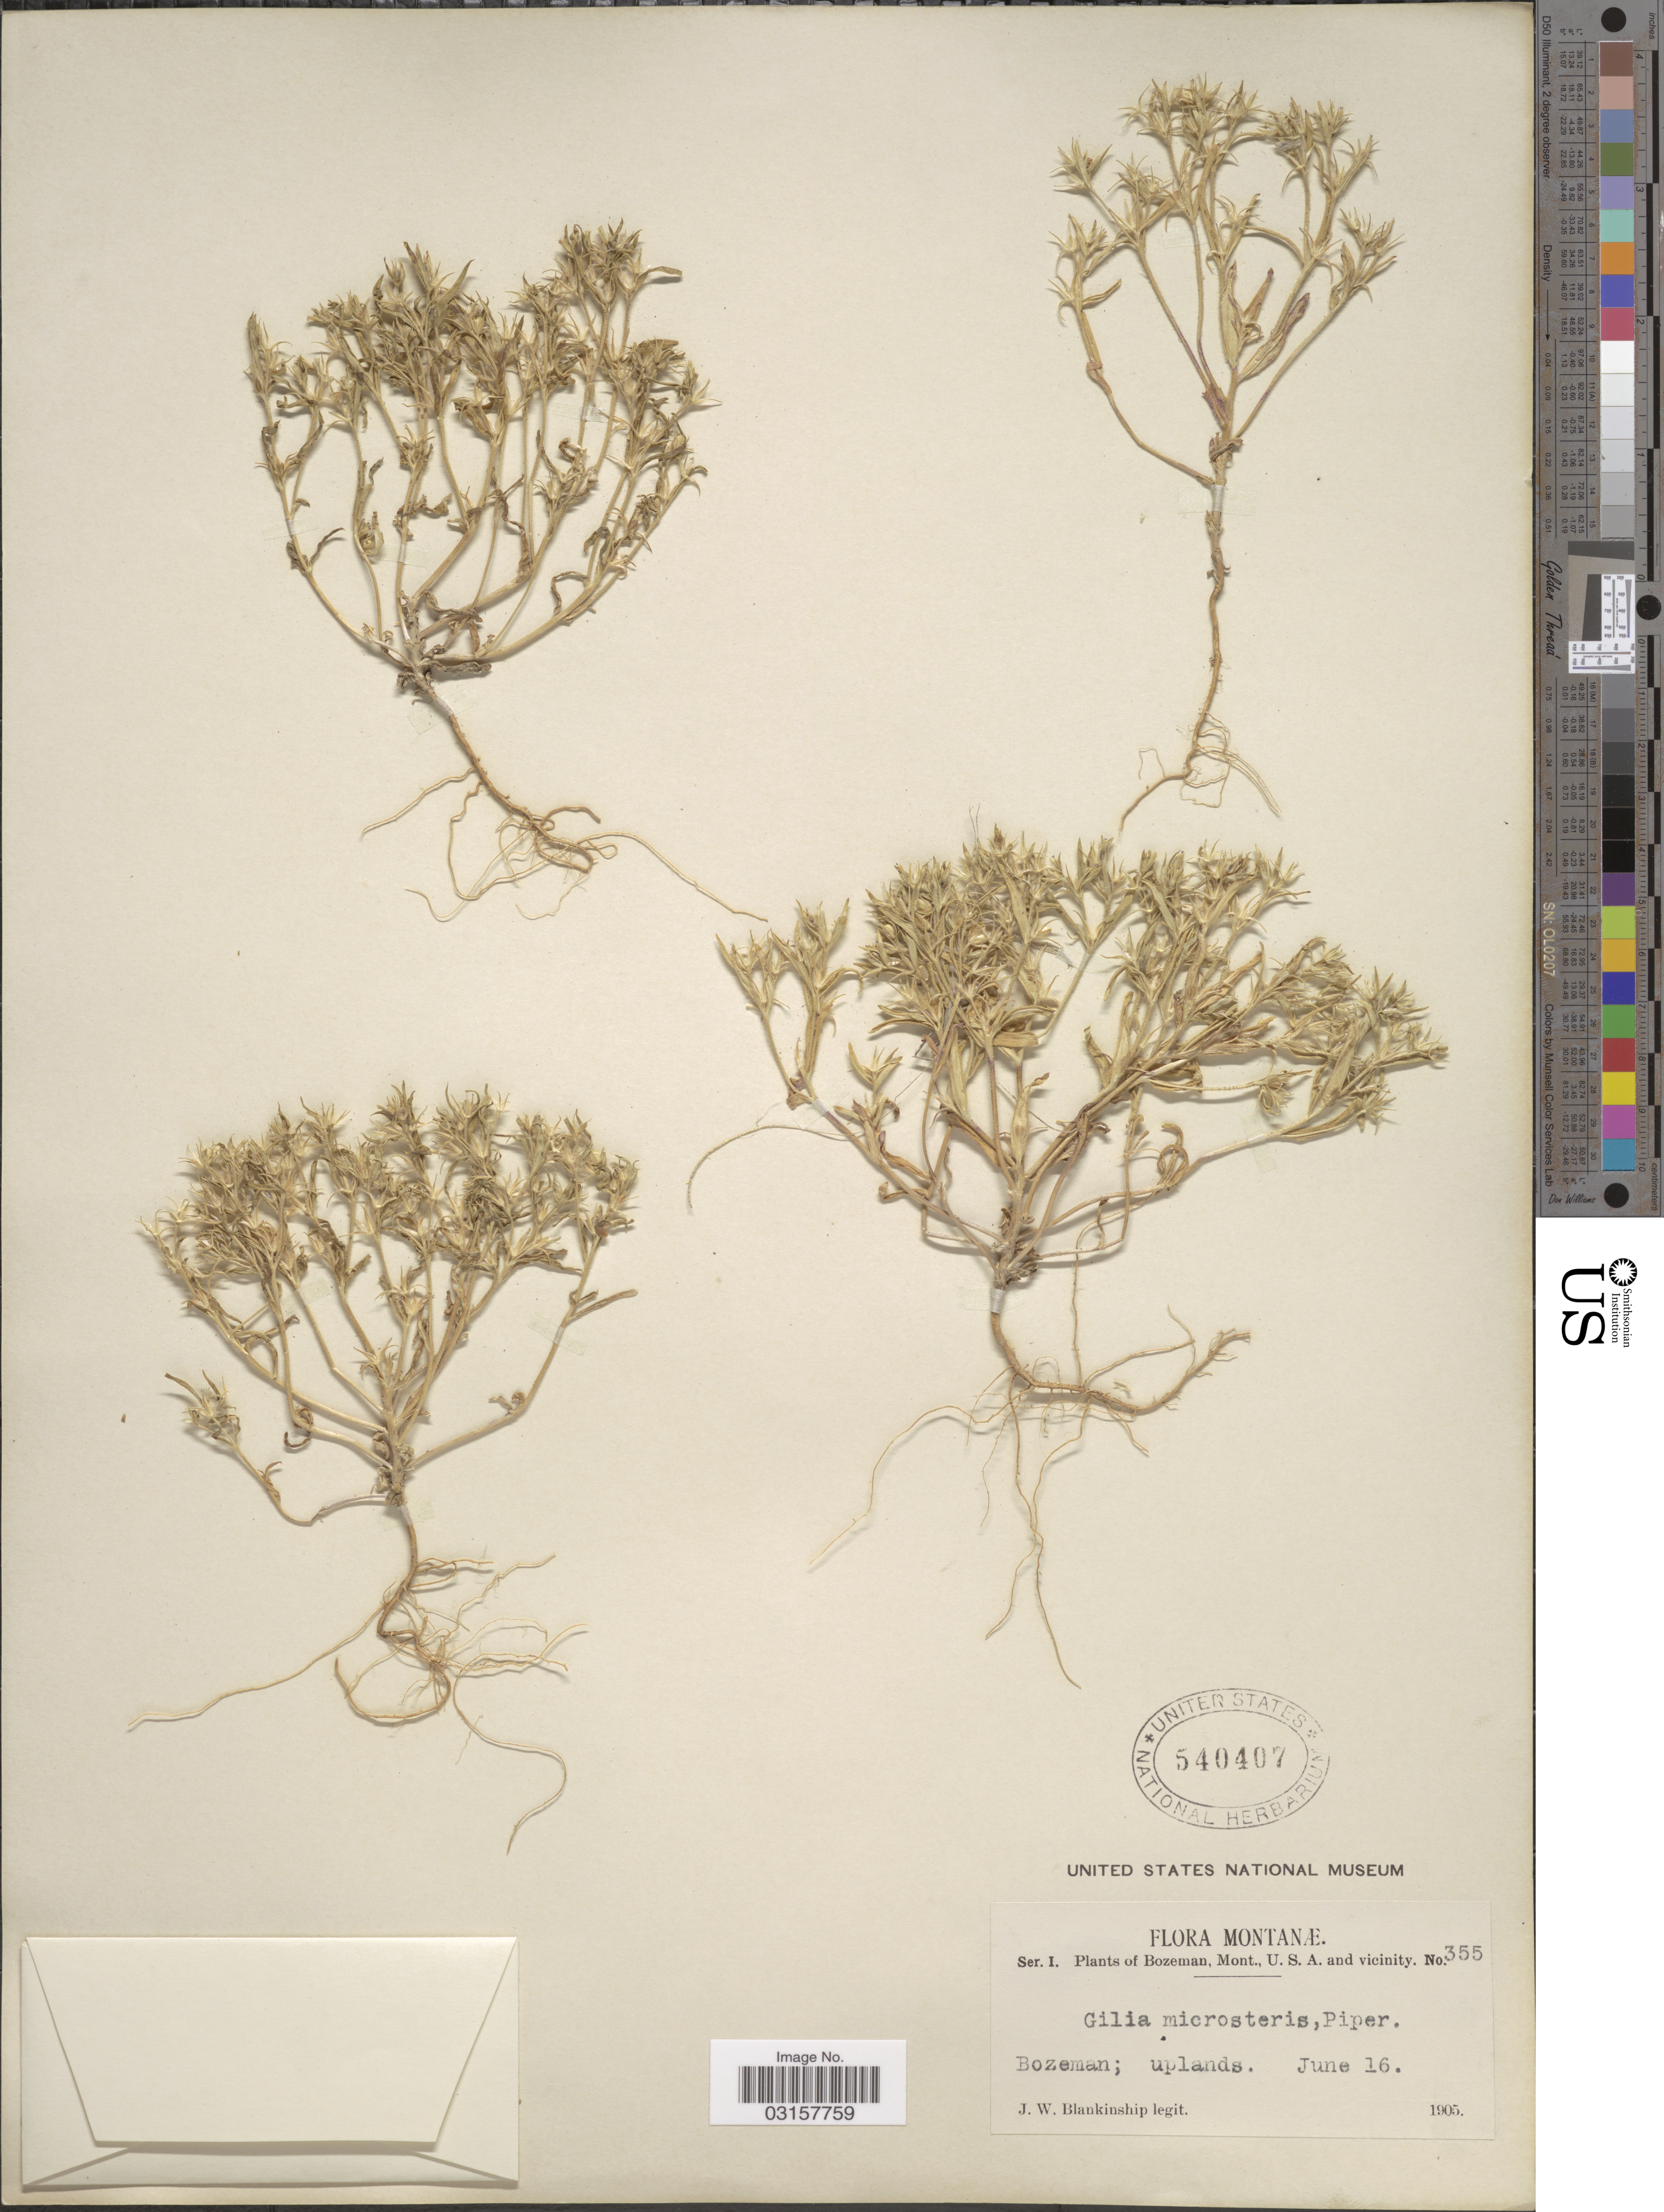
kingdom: Plantae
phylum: Tracheophyta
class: Magnoliopsida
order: Ericales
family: Polemoniaceae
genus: Microsteris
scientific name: Microsteris gracilis var. humilior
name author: (Hook.) Cronquist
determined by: (US) Smithsonian Institution - National Museum of Natural History - Department of Botany (UNITED STATES)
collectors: J. W. Blankinship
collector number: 355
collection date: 1905-06-16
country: United States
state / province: Montana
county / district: Gallatin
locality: Bozeman, uplands.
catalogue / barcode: US 540407